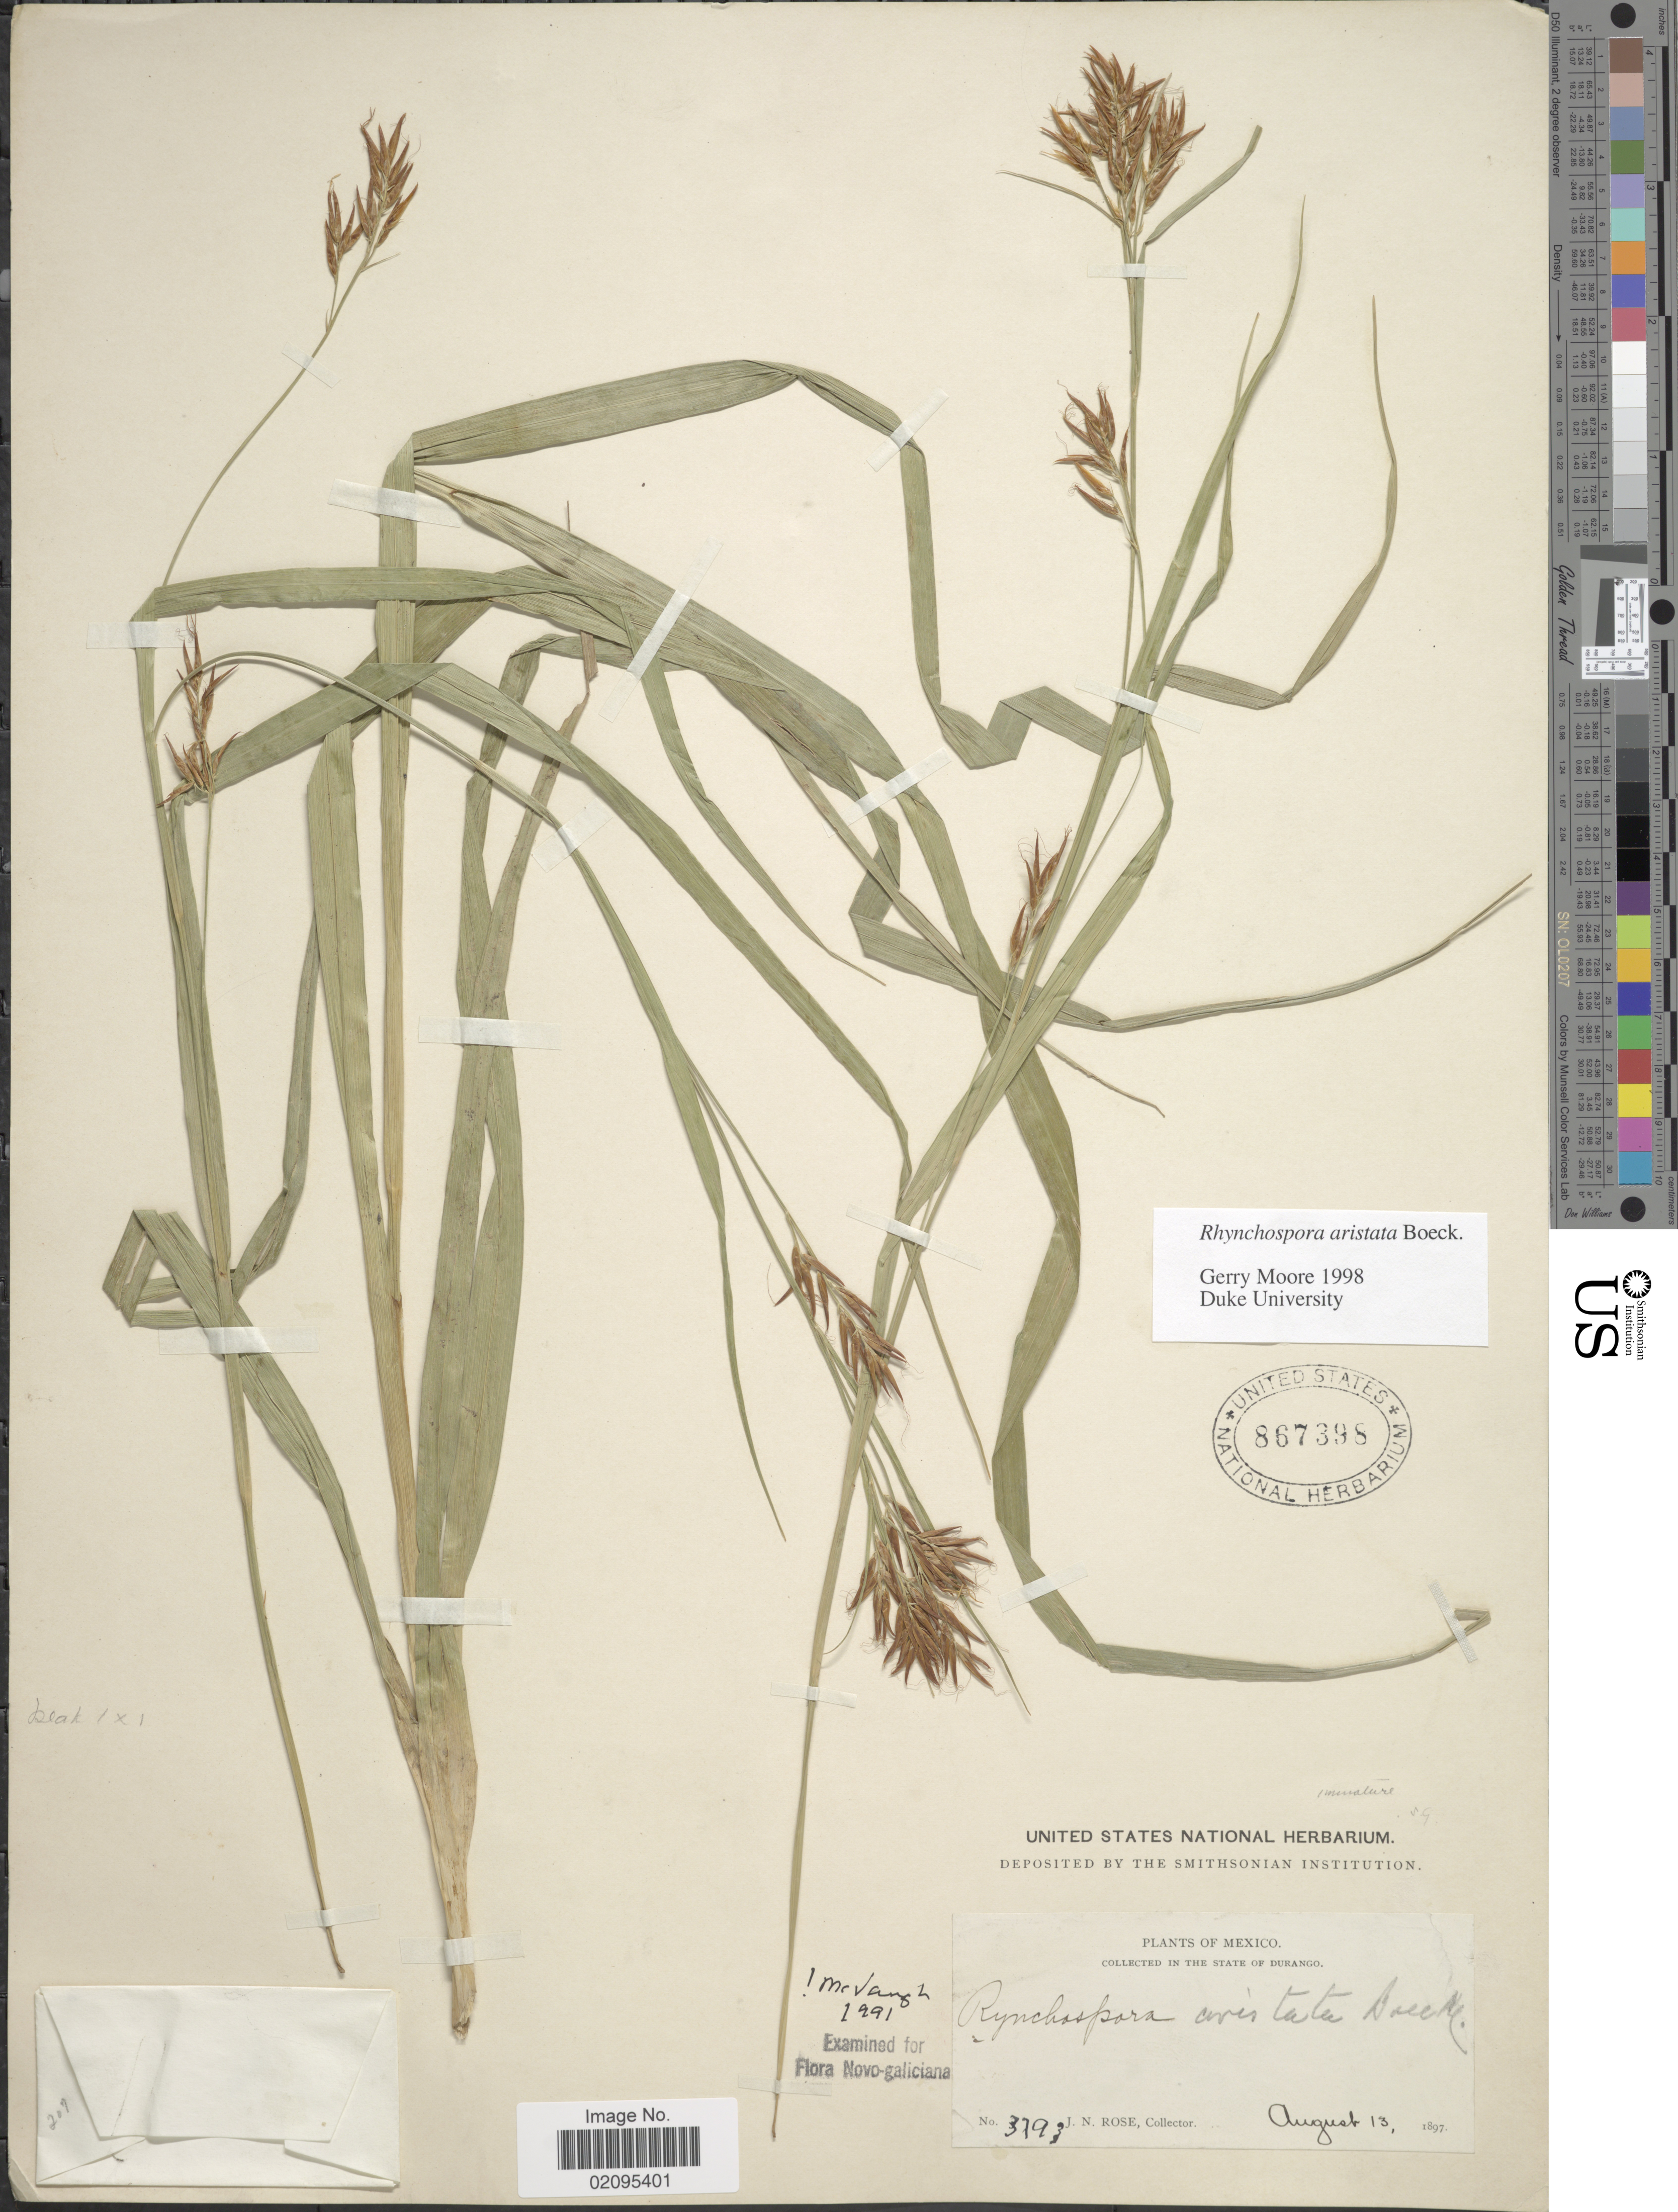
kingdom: Plantae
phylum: Tracheophyta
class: Liliopsida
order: Poales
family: Cyperaceae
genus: Rhynchospora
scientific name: Rhynchospora aristata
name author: Boeckeler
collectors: J. N. Rose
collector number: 3793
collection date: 1897-08-13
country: Mexico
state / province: Durango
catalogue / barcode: US 867398